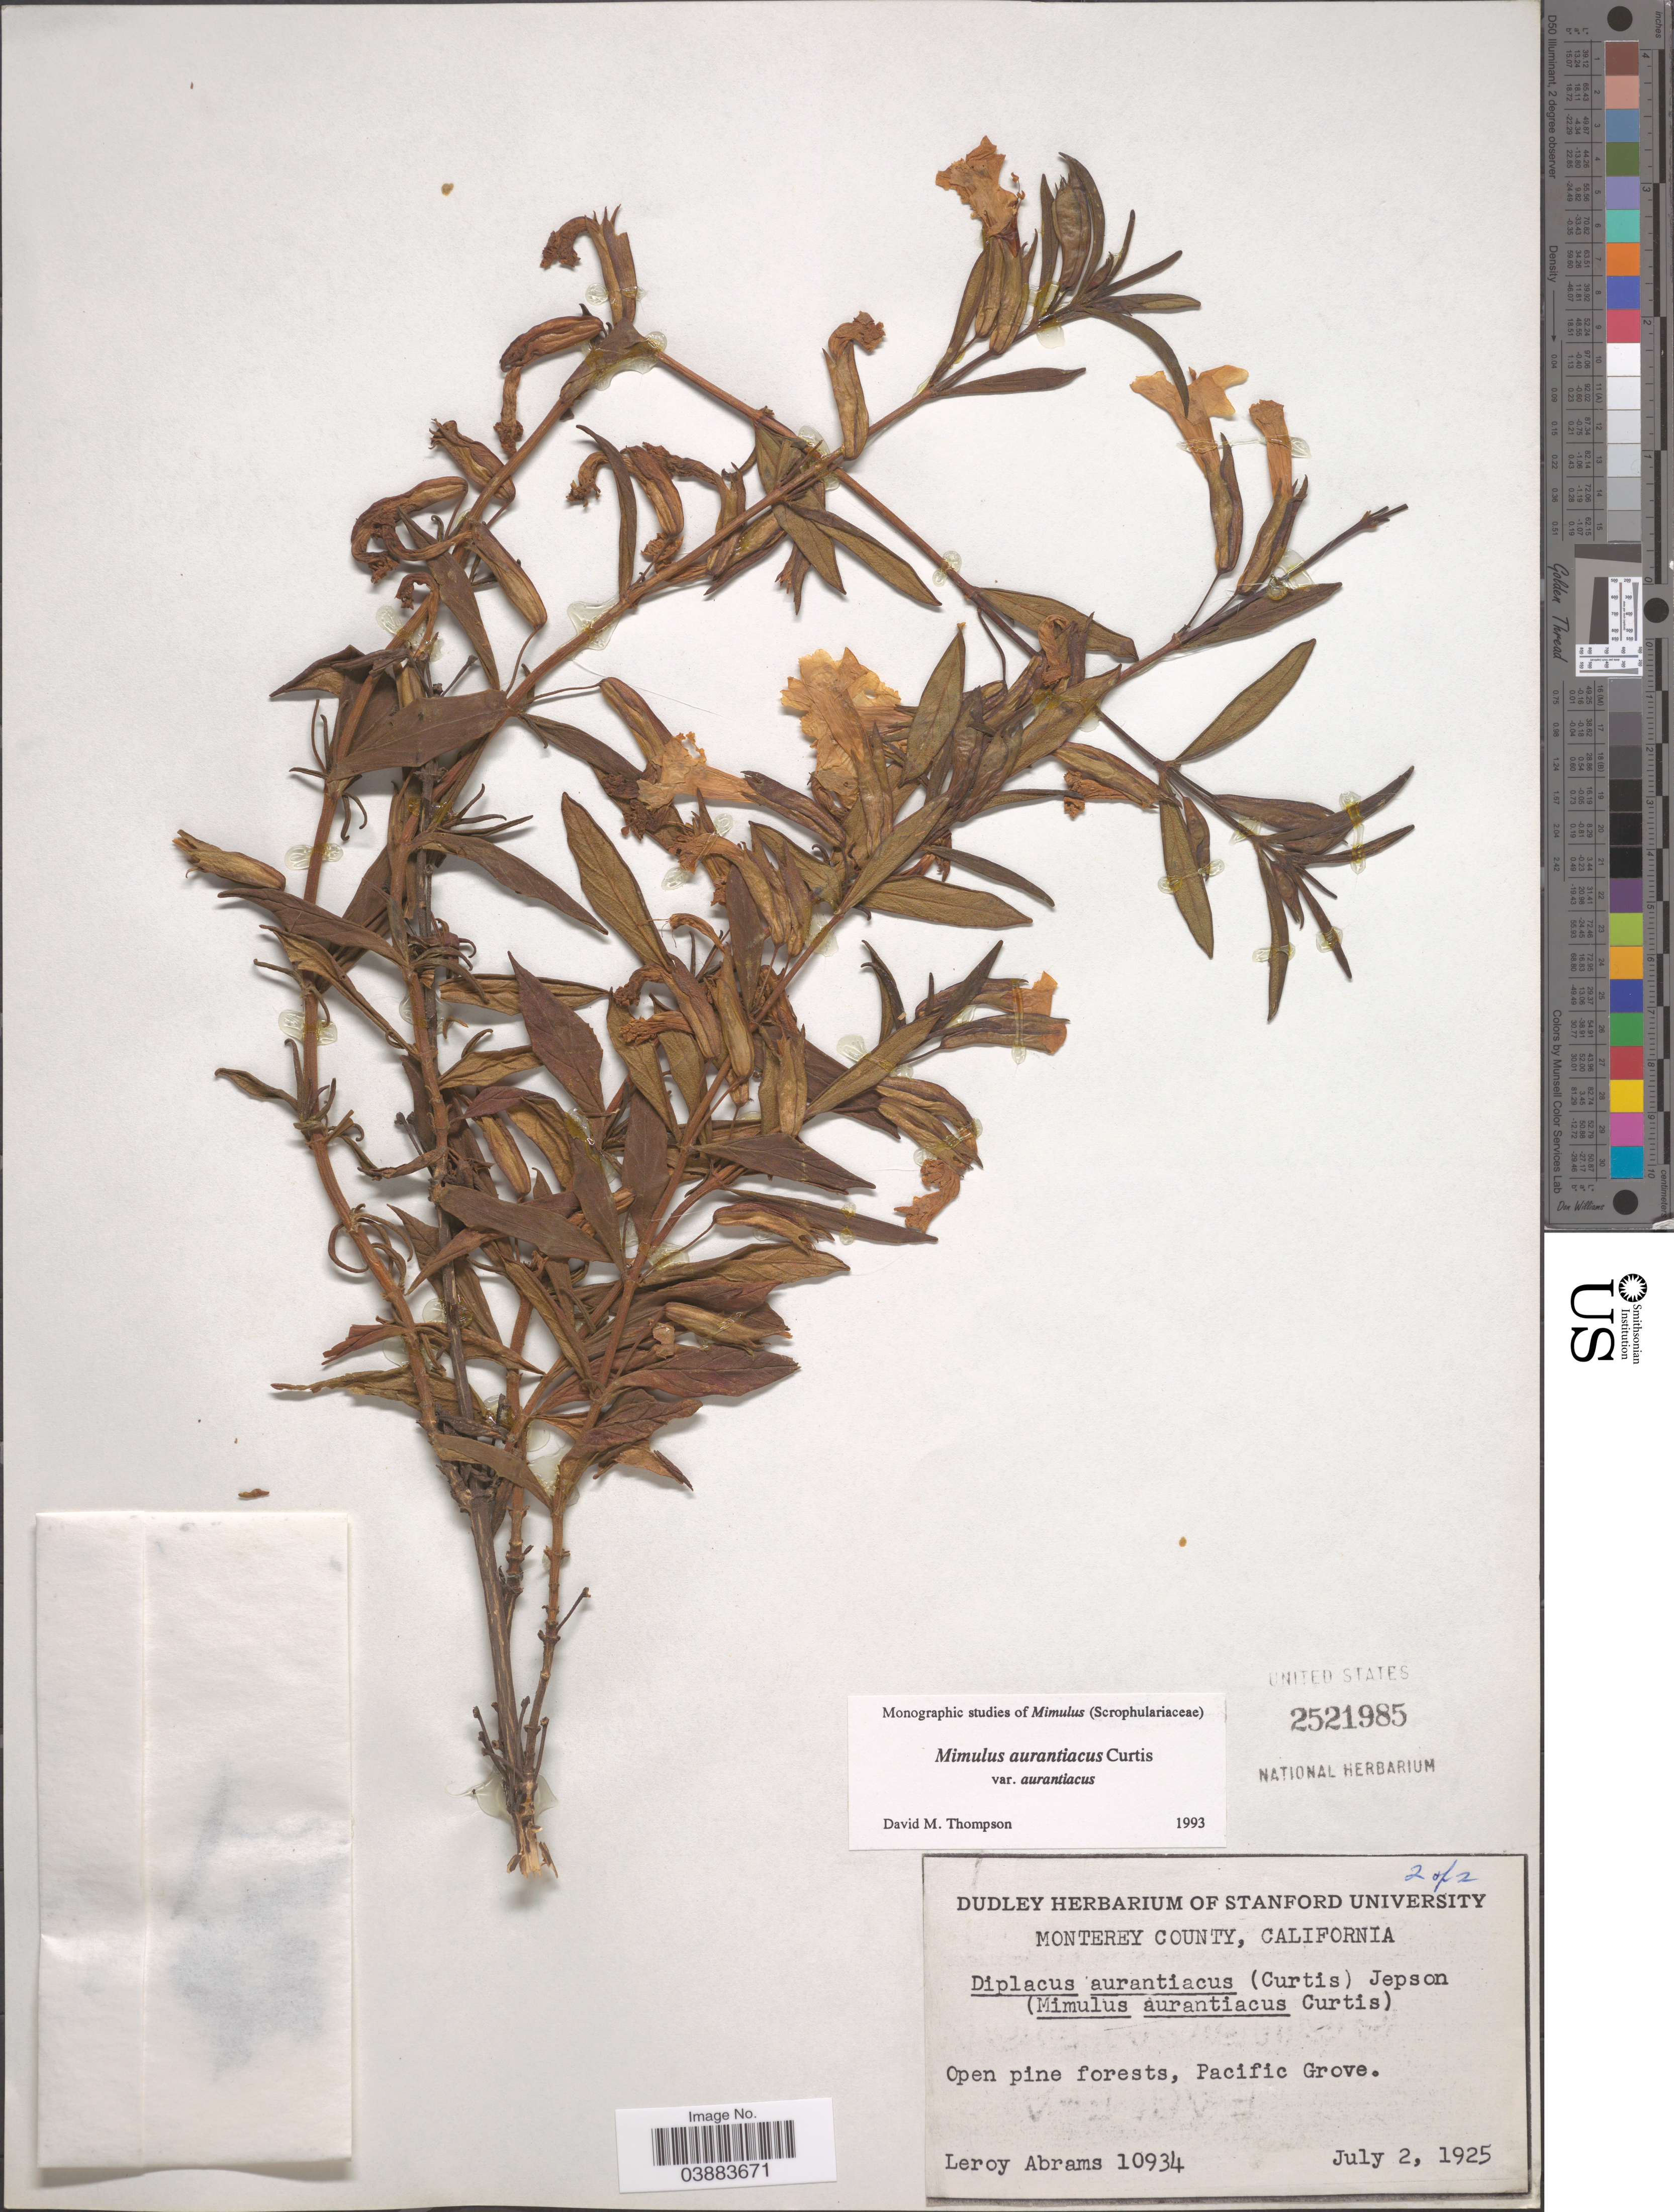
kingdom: Plantae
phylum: Tracheophyta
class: Magnoliopsida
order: Lamiales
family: Phrymaceae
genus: Diplacus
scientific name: Diplacus aurantiacus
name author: (Curtis) Jeps.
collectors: L. Abrams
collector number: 10934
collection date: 1925-07-02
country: United States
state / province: California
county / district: Monterey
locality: Monterey County. Pacific Grove.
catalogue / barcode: US 2521985